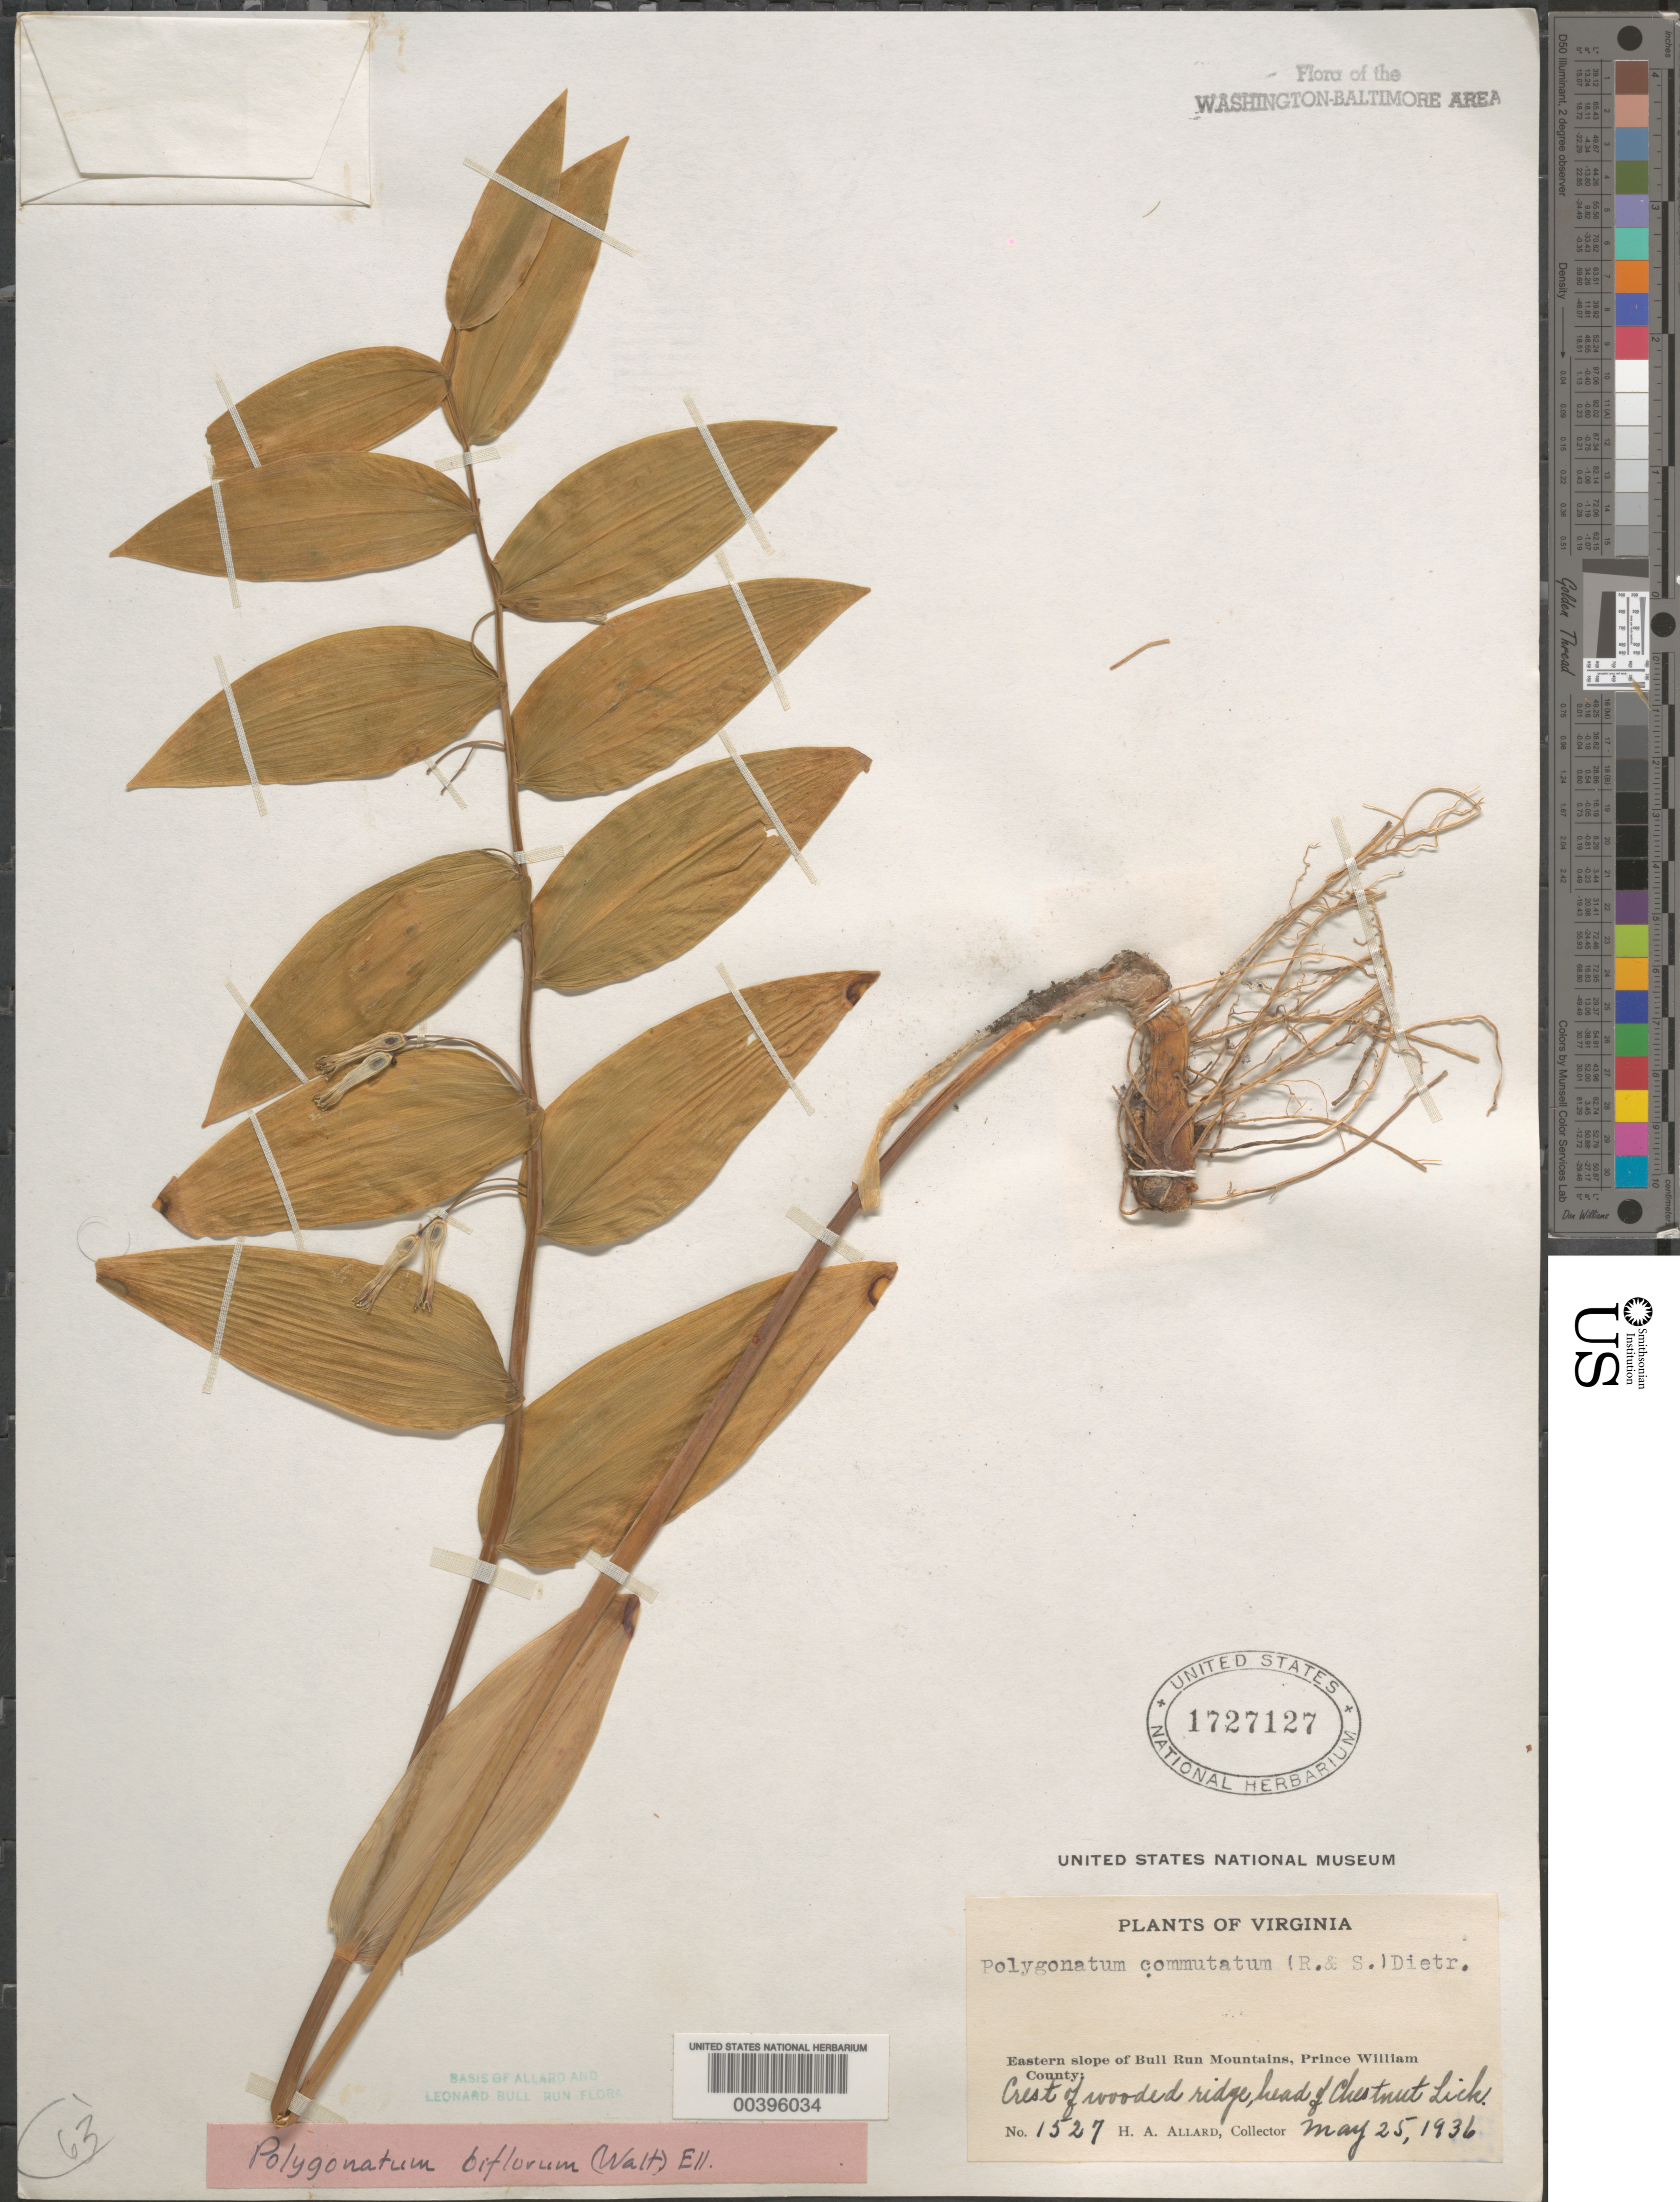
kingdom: Plantae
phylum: Tracheophyta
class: Liliopsida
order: Asparagales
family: Asparagaceae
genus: Polygonatum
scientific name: Polygonatum biflorum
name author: (Walter) Elliott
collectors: H. A. Allard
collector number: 1527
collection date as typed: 25 May 1936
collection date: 1936-05-25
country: United States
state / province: Virginia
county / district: Prince William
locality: Chestnut Lick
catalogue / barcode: US 1727127